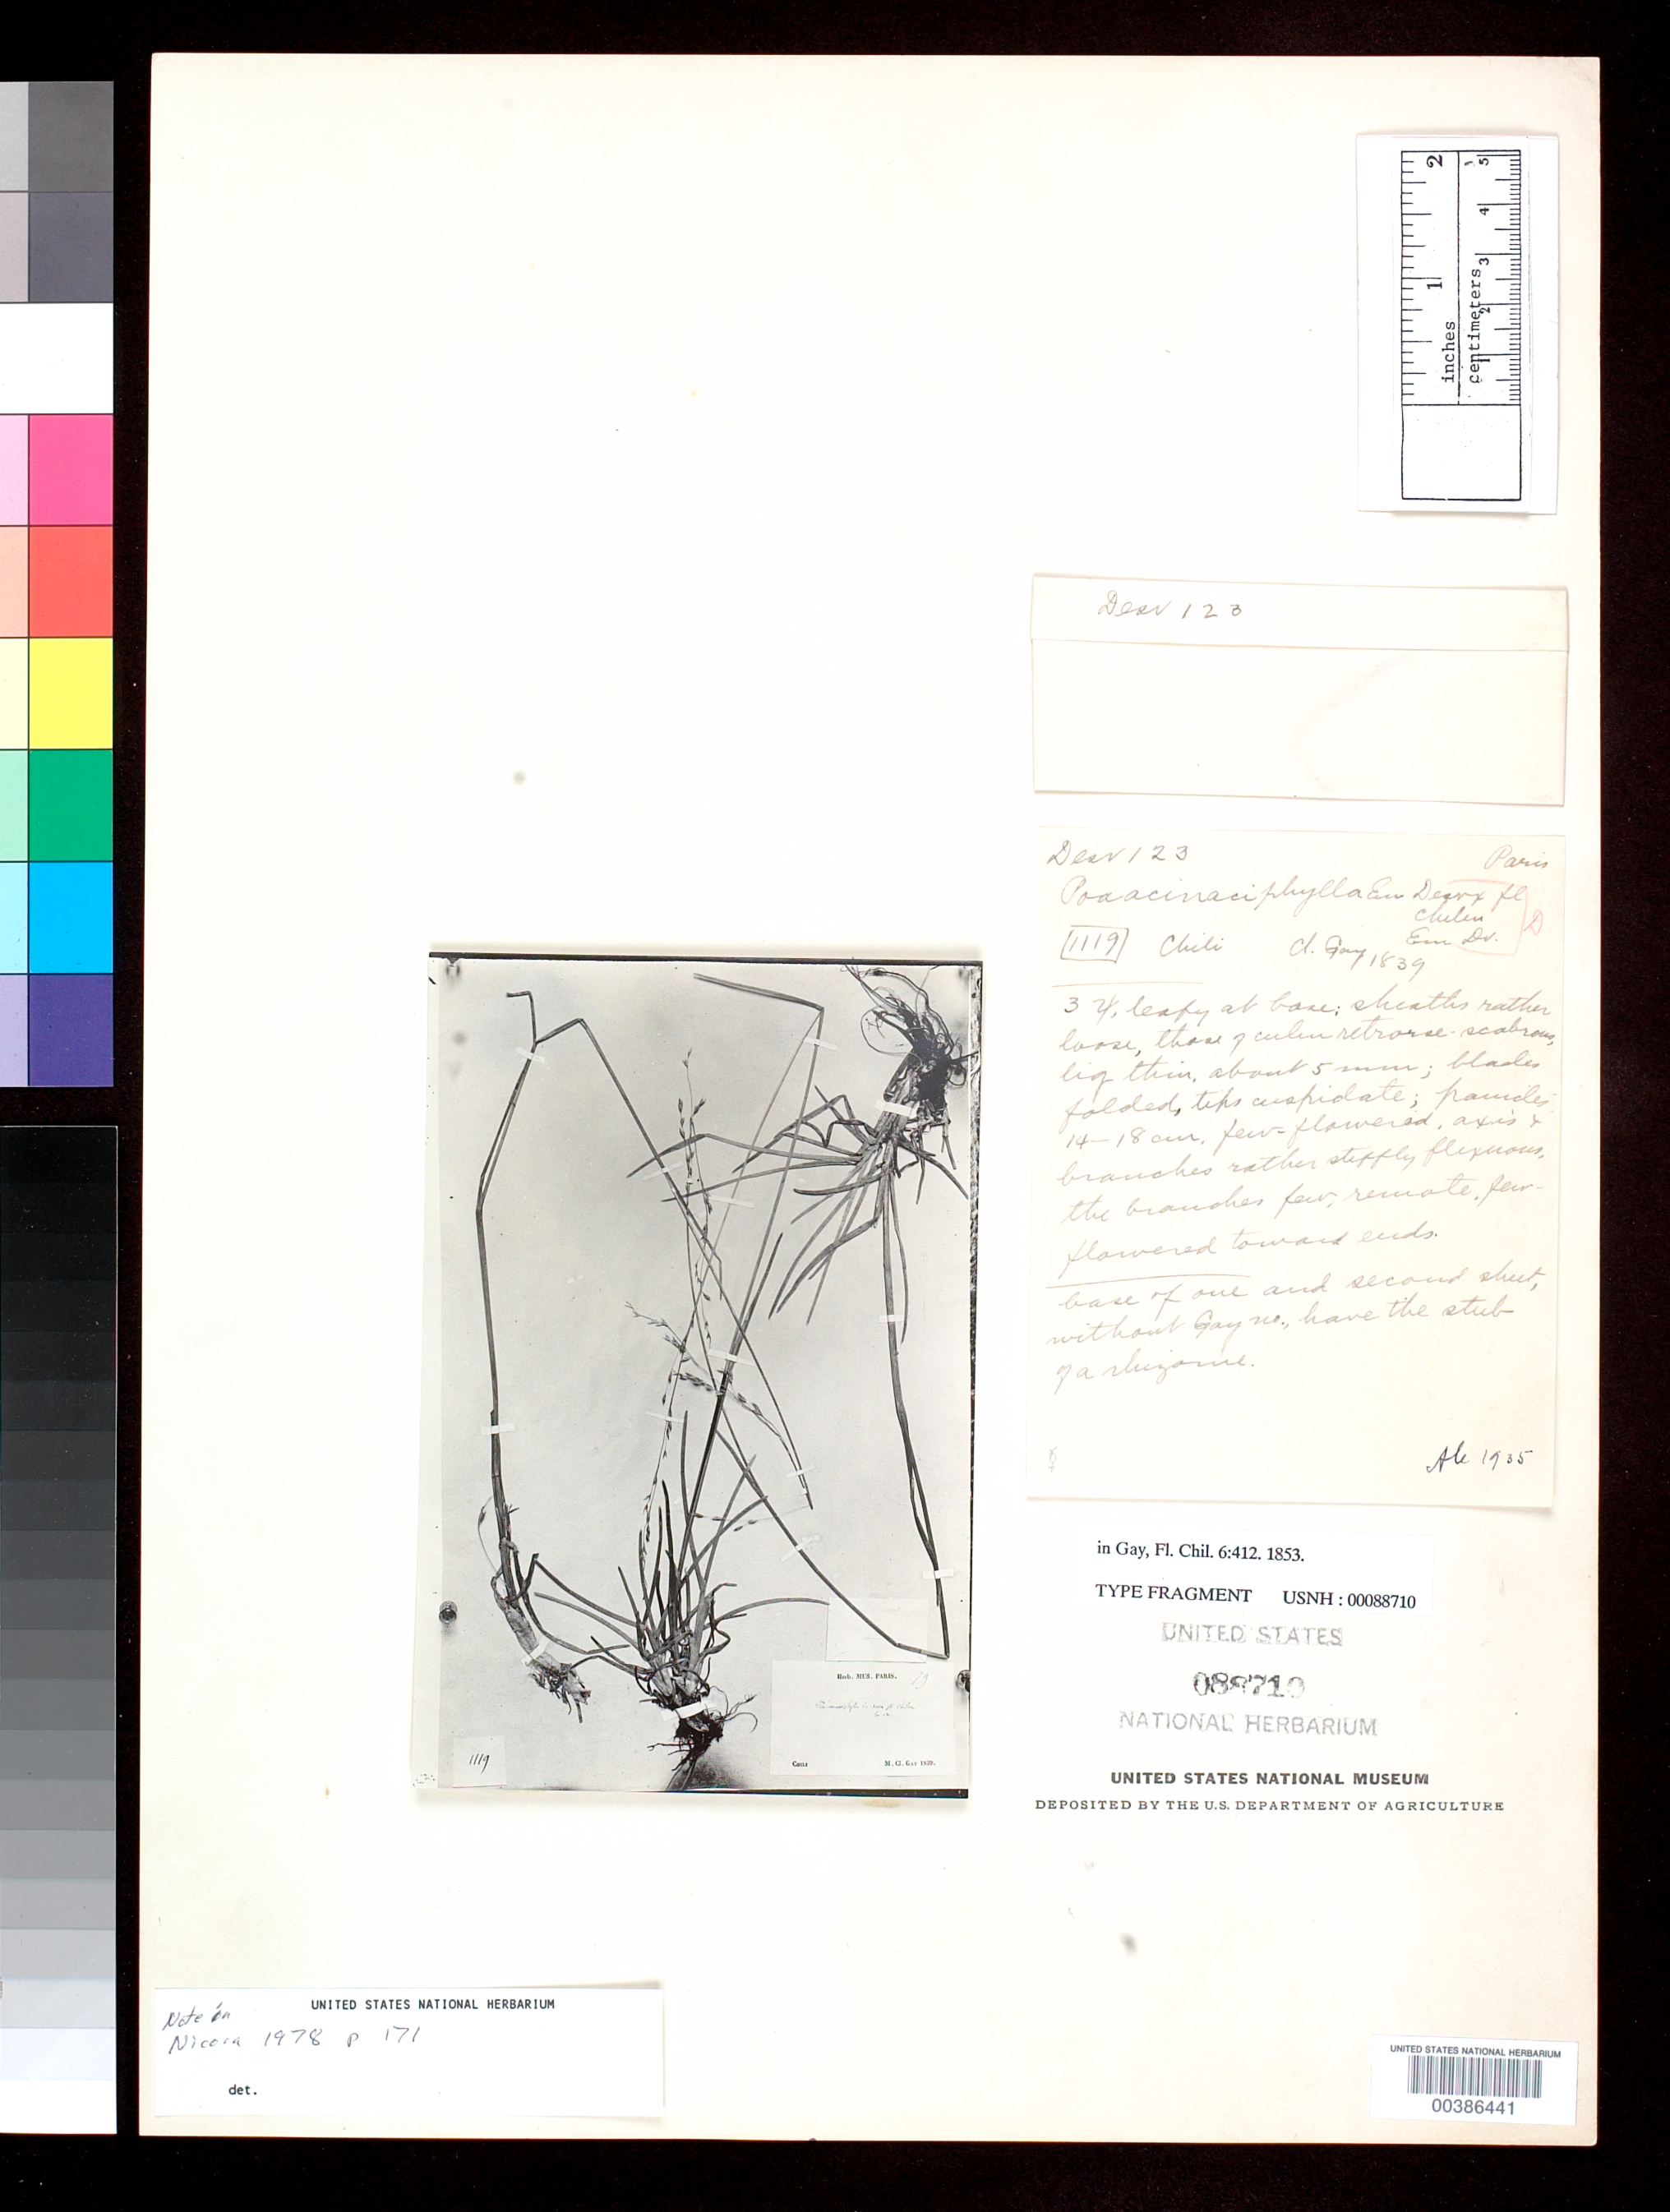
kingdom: Plantae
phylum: Tracheophyta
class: Liliopsida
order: Poales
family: Poaceae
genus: Poa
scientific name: Poa acinaciphylla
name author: É. Desv. in Gay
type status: Type Fragment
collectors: C. Gay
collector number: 1119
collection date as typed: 1839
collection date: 1839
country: Chile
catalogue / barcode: US 88710